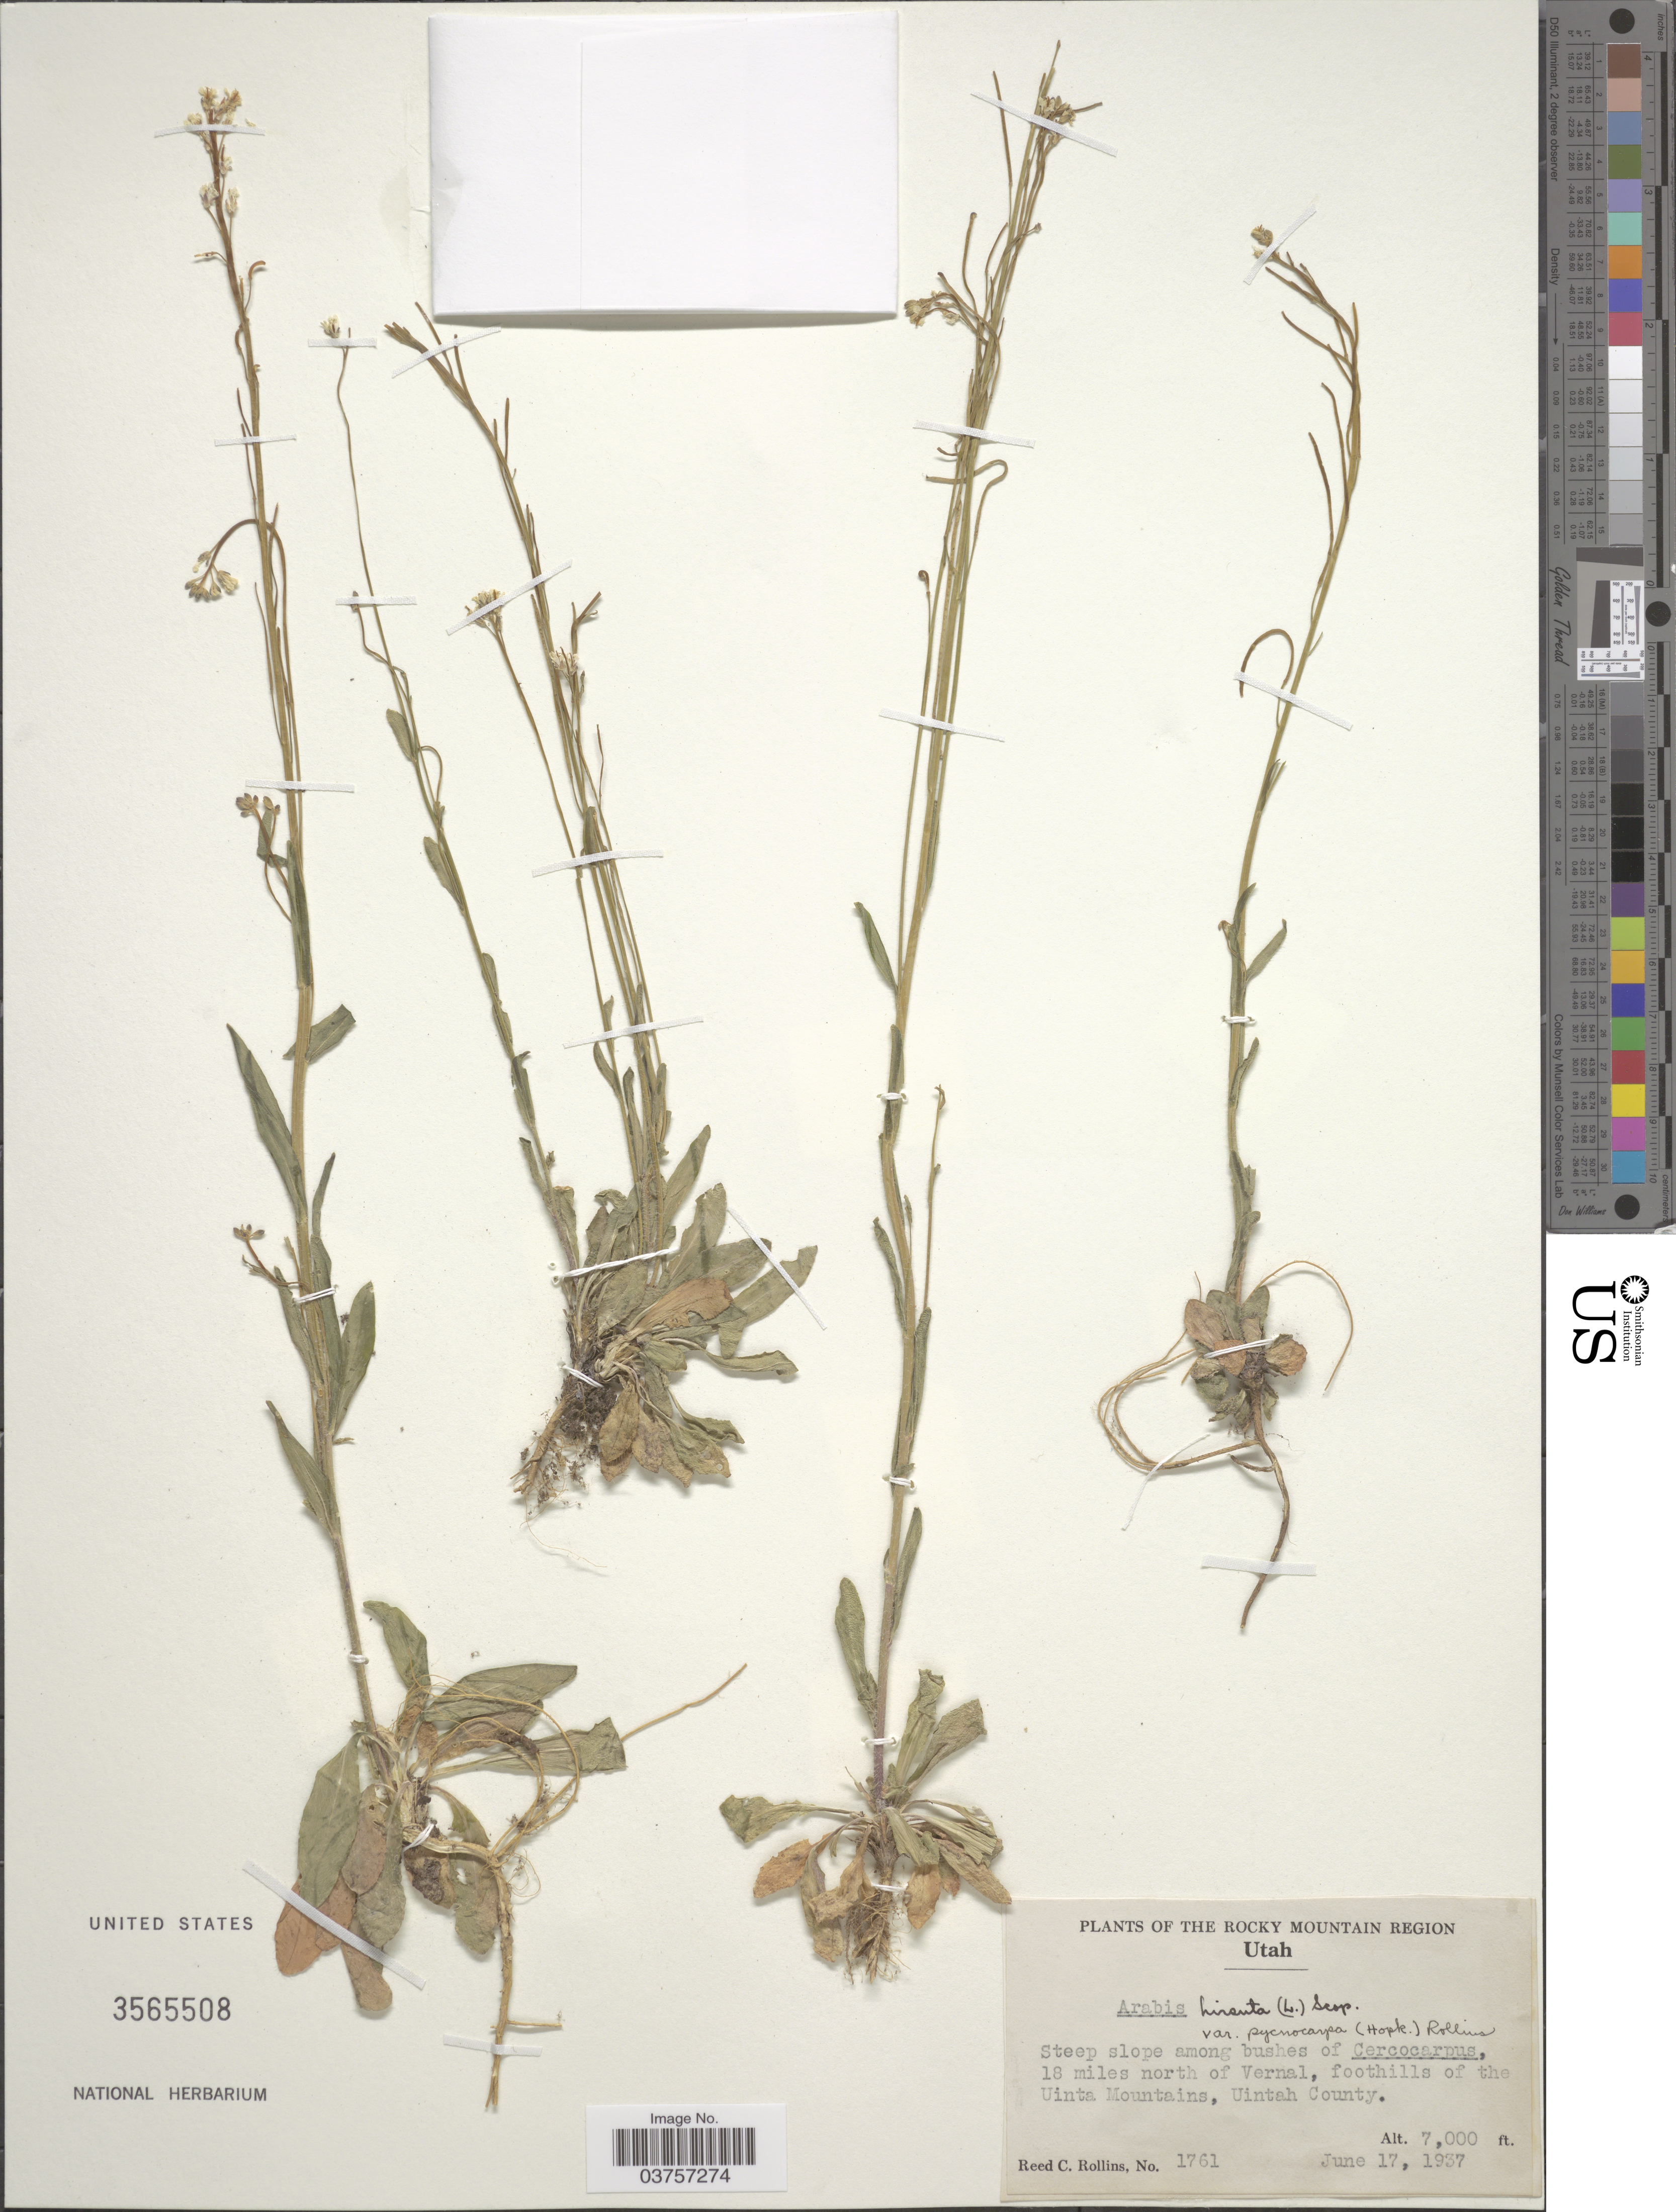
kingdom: Plantae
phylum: Tracheophyta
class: Magnoliopsida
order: Brassicales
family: Brassicaceae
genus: Arabis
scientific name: Arabis hirsuta var. pycnocarpa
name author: M. Hopkins & Rollins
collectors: R. C. Rollins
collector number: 1761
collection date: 1937-06-17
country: United States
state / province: Utah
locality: The Rocky Mountain Region; 18 miles north of Vernal, foothills of the Uinta Mountains, Uintah County.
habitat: steep slope among bushes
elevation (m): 2134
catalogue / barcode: US 3565508